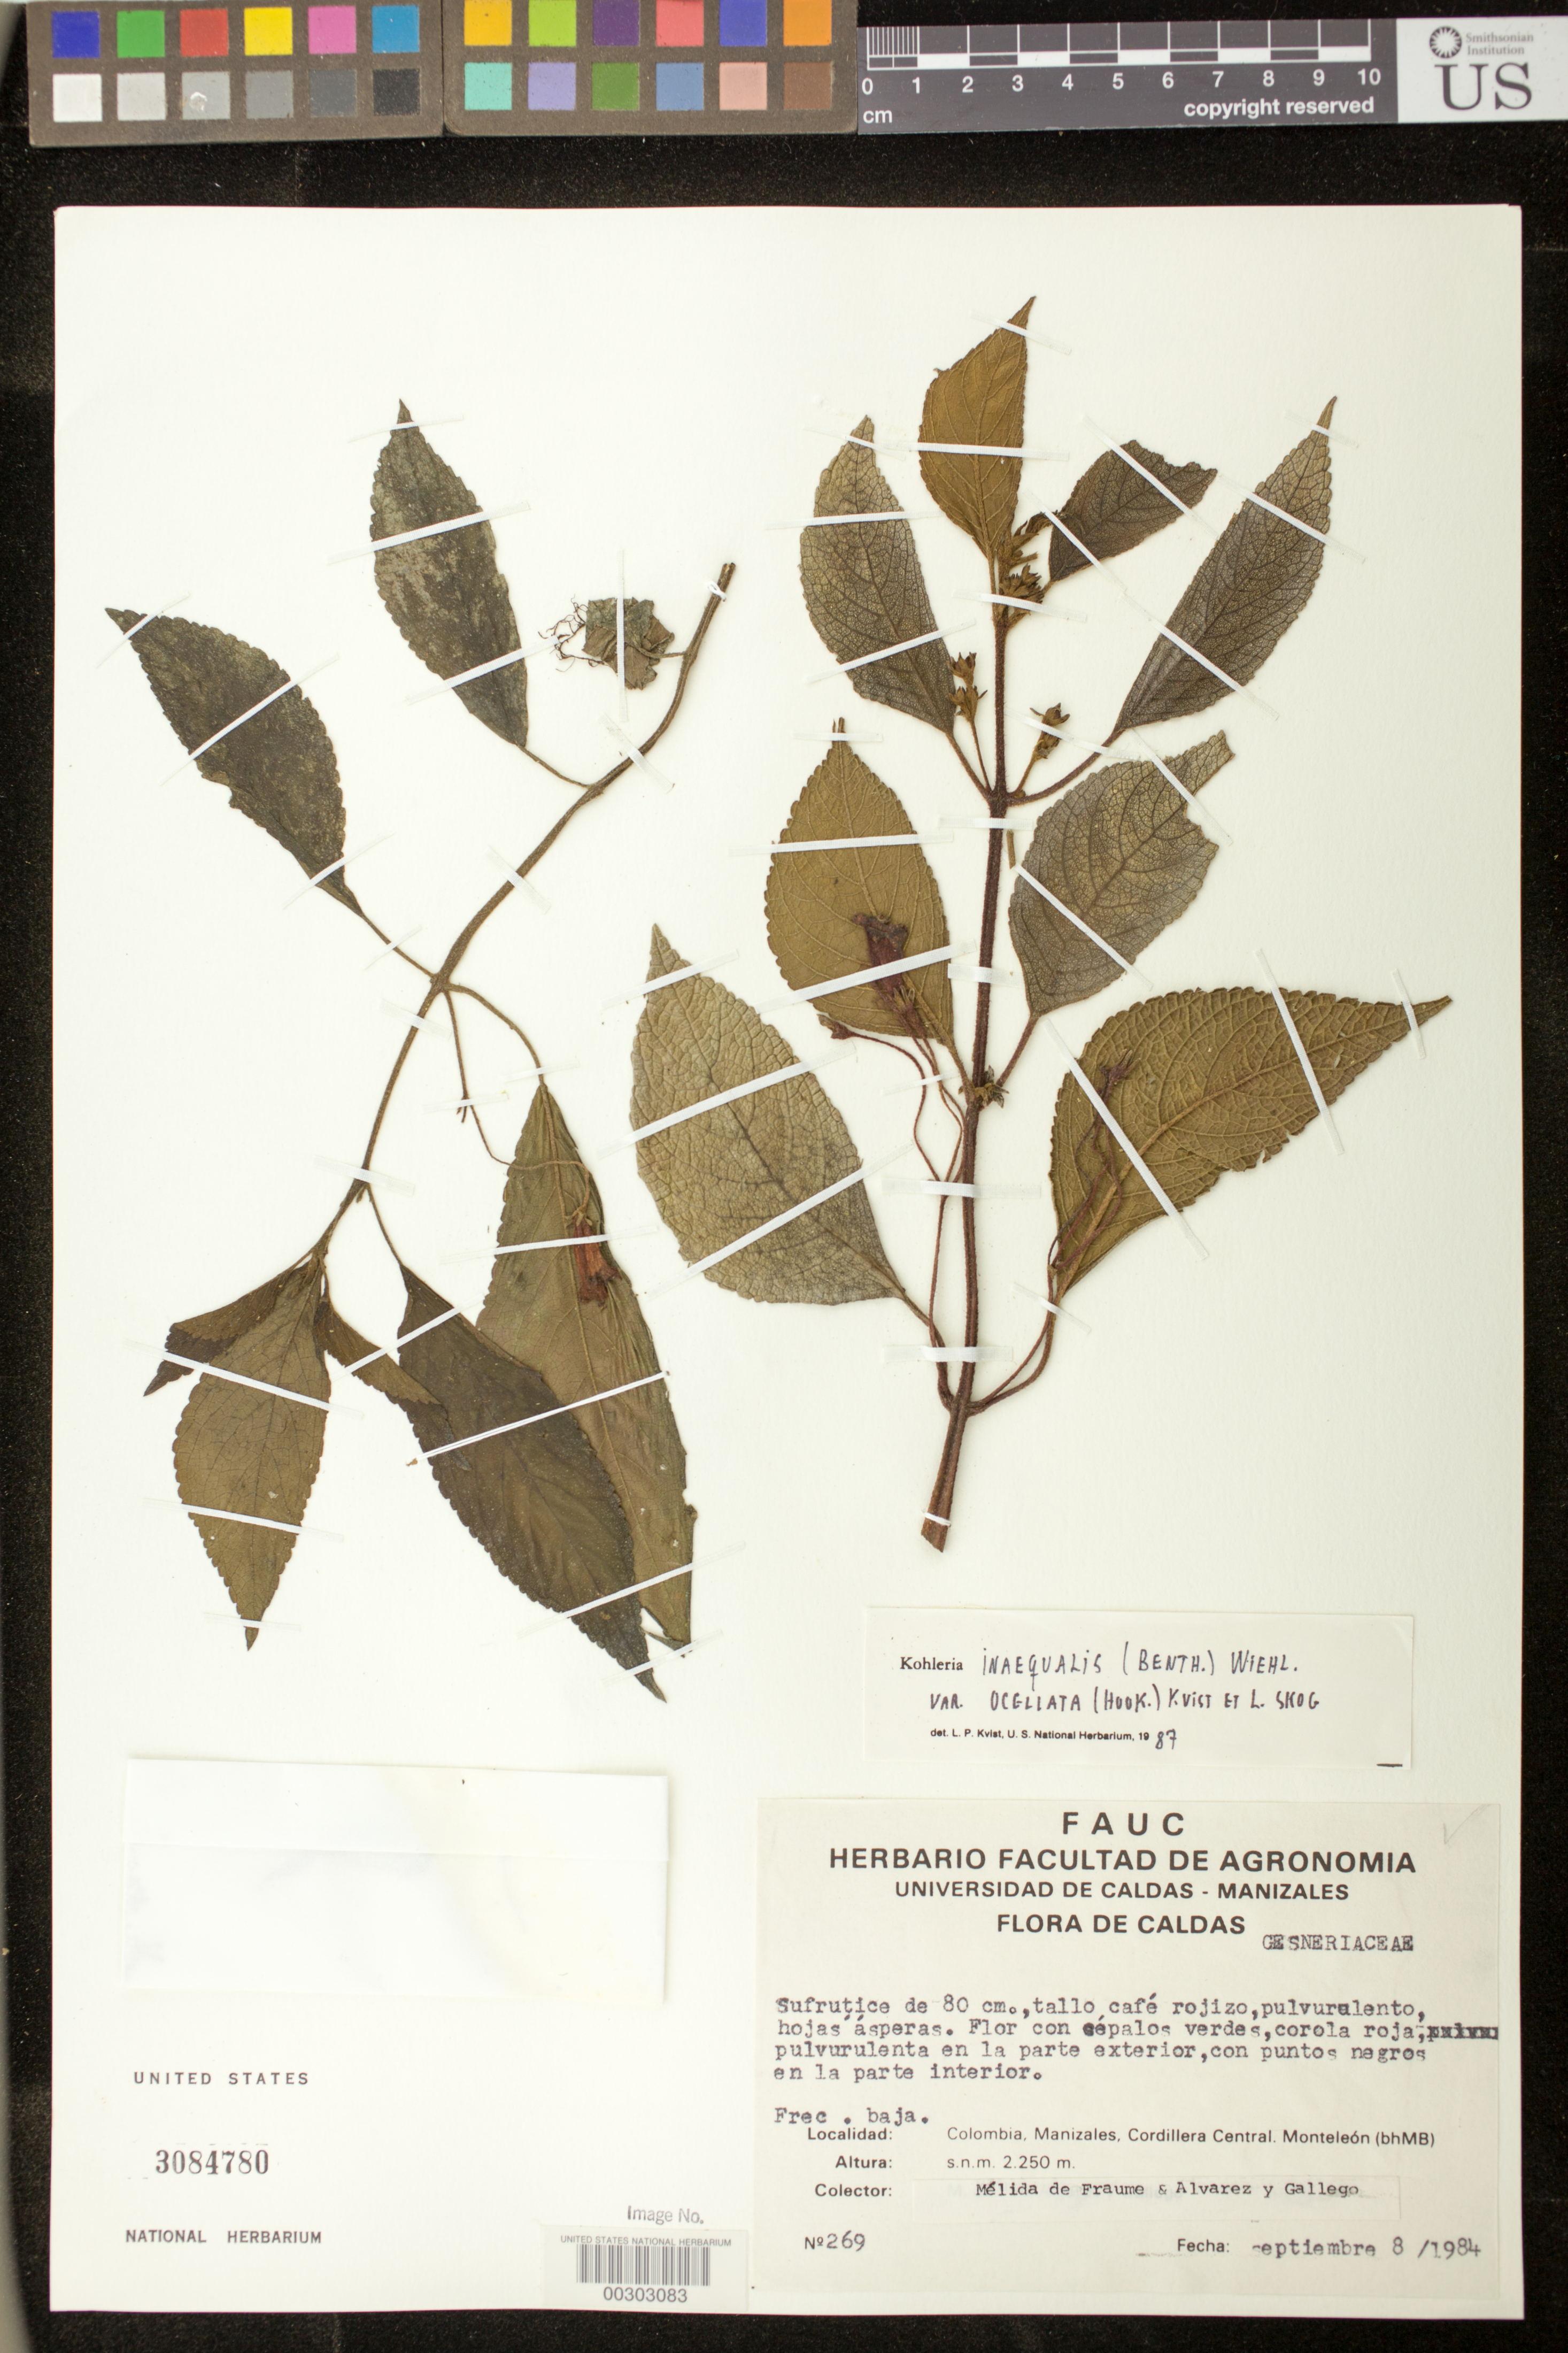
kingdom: Plantae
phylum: Tracheophyta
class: Magnoliopsida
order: Lamiales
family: Gesneriaceae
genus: Kohleria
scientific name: Kohleria inaequalis var. ocellata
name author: (Hook.) L.P. Kvist & L.E. Skog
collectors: M. Fraume, -- Alvarez & -. Gallego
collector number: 269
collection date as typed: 08 Sep 1984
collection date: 1984-09-08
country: Colombia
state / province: Caldas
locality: Manizales, Cordillera Central, Monteleón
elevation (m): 2250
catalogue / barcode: US 3084780